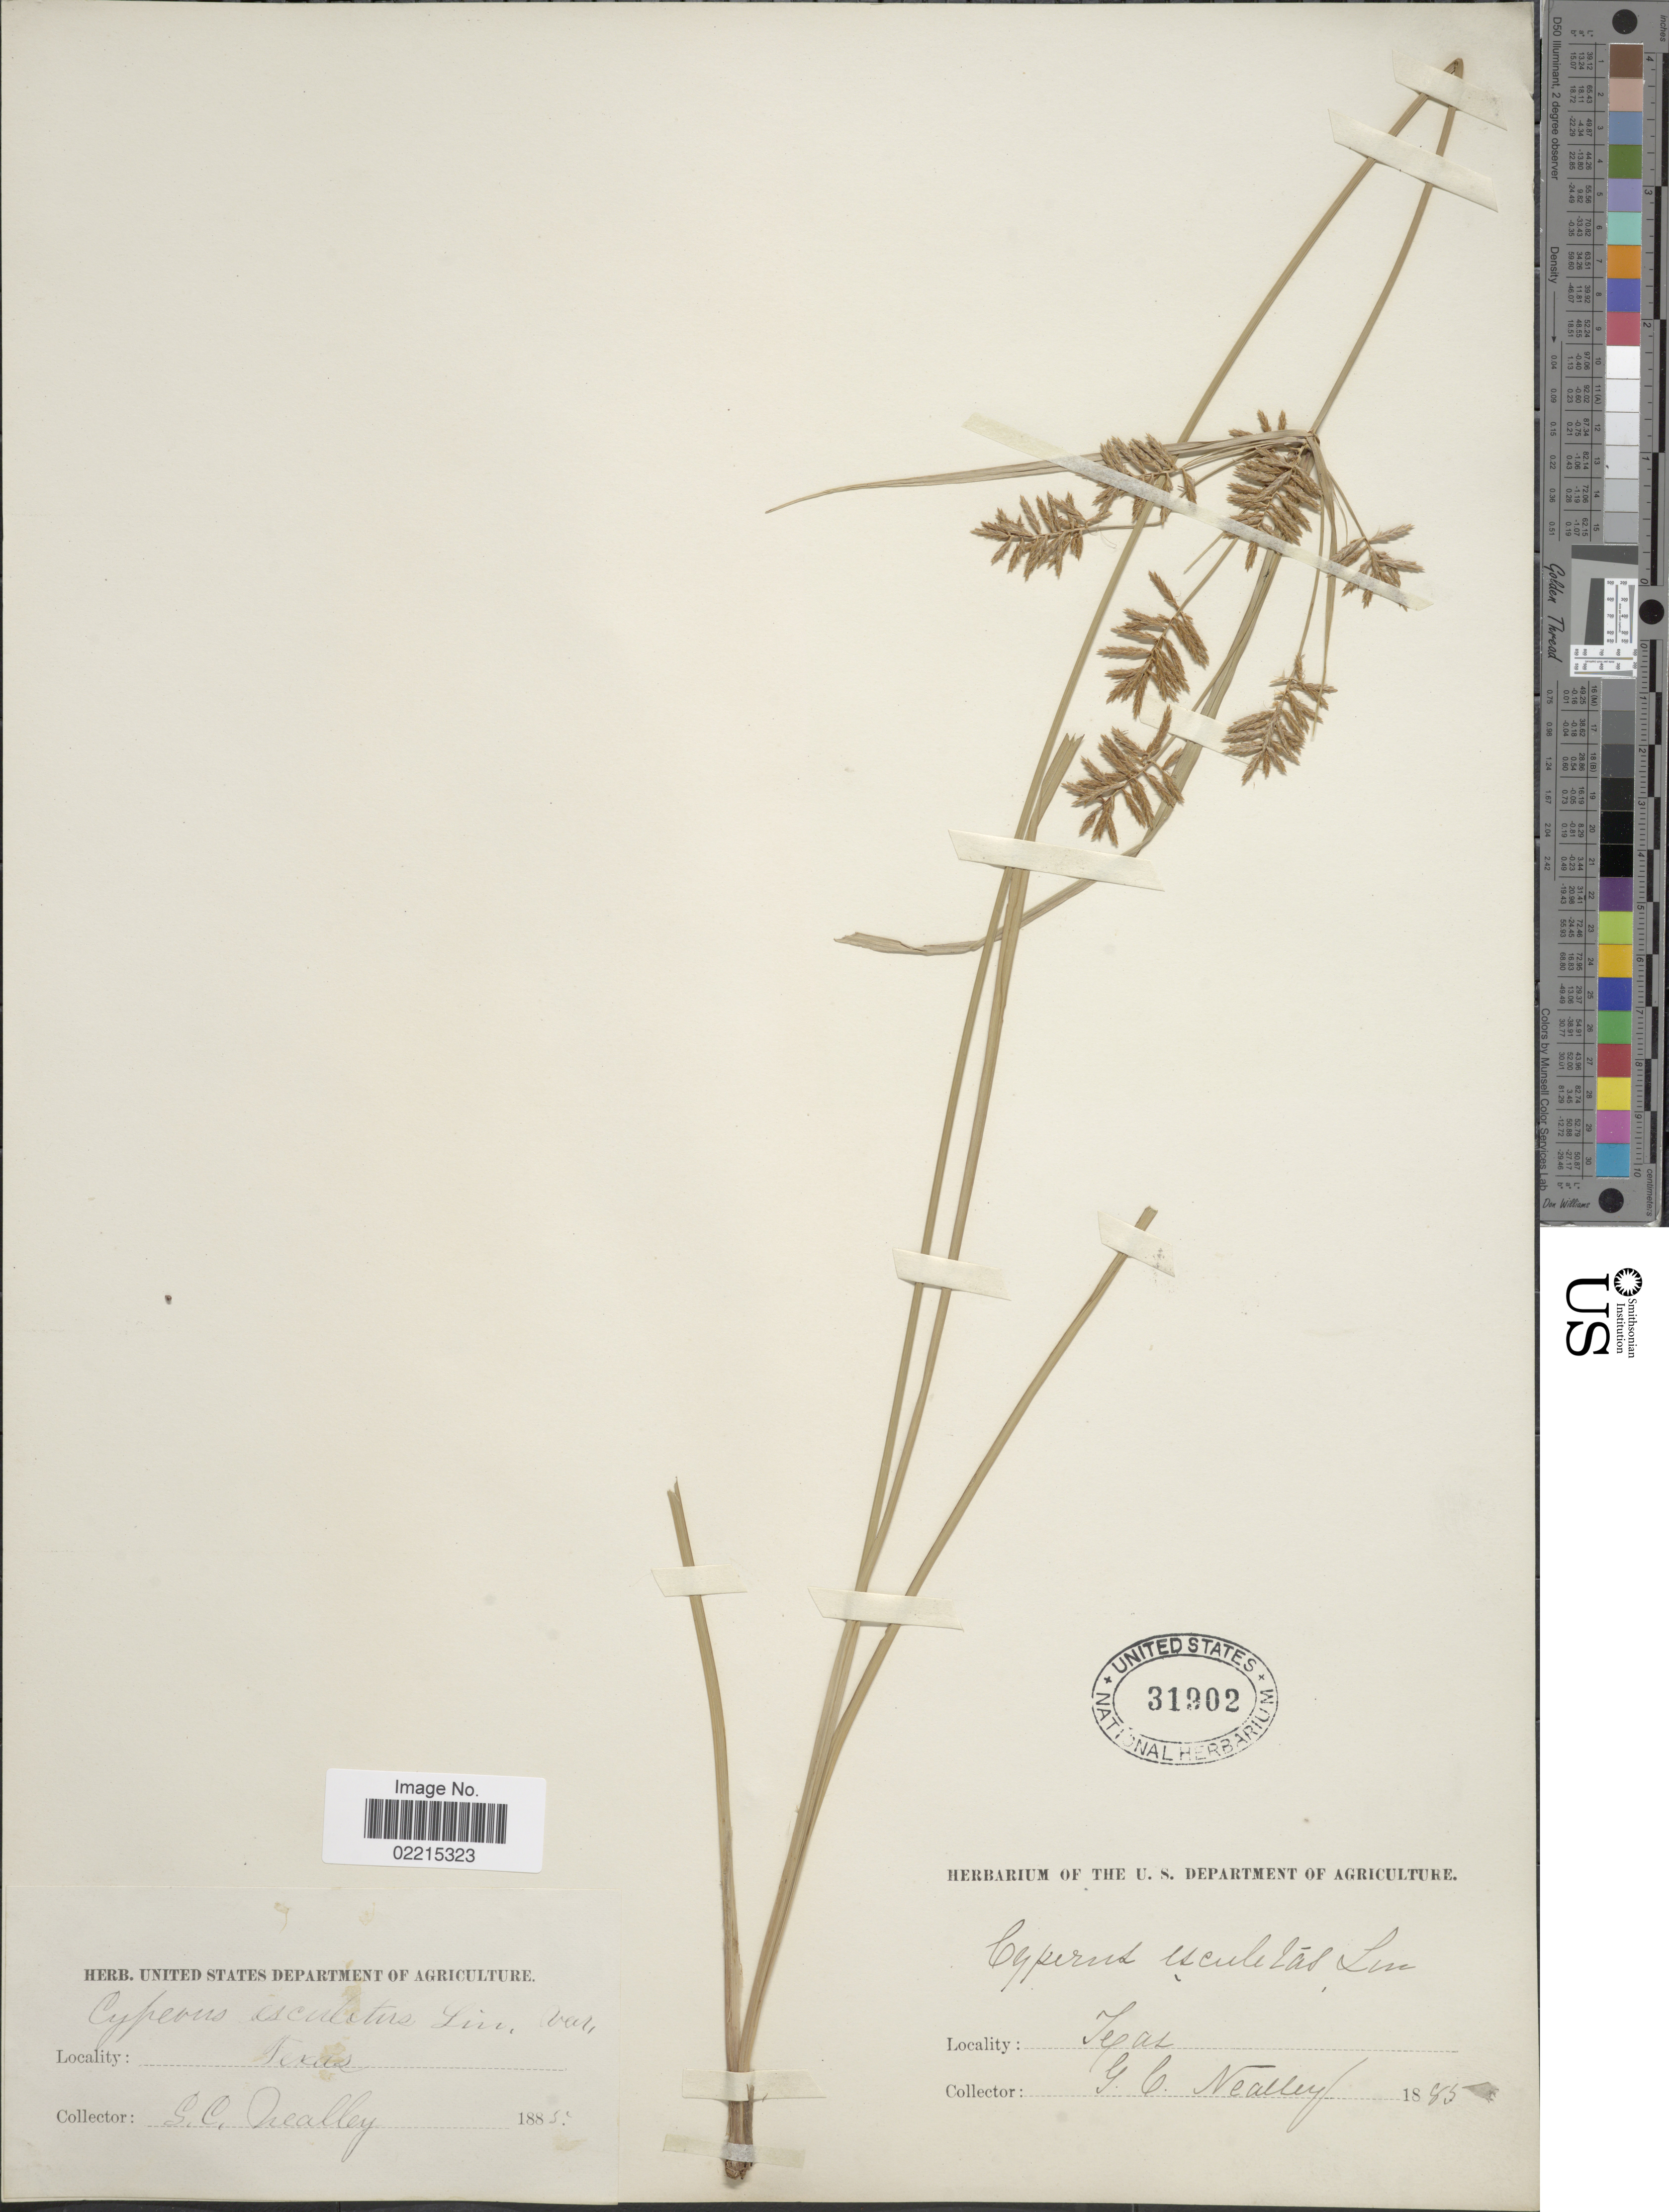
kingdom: Plantae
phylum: Tracheophyta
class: Liliopsida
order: Poales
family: Cyperaceae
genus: Cyperus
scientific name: Cyperus esculentus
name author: L.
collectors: G. C. Nealley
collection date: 1885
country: United States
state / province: Texas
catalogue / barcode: US 31902